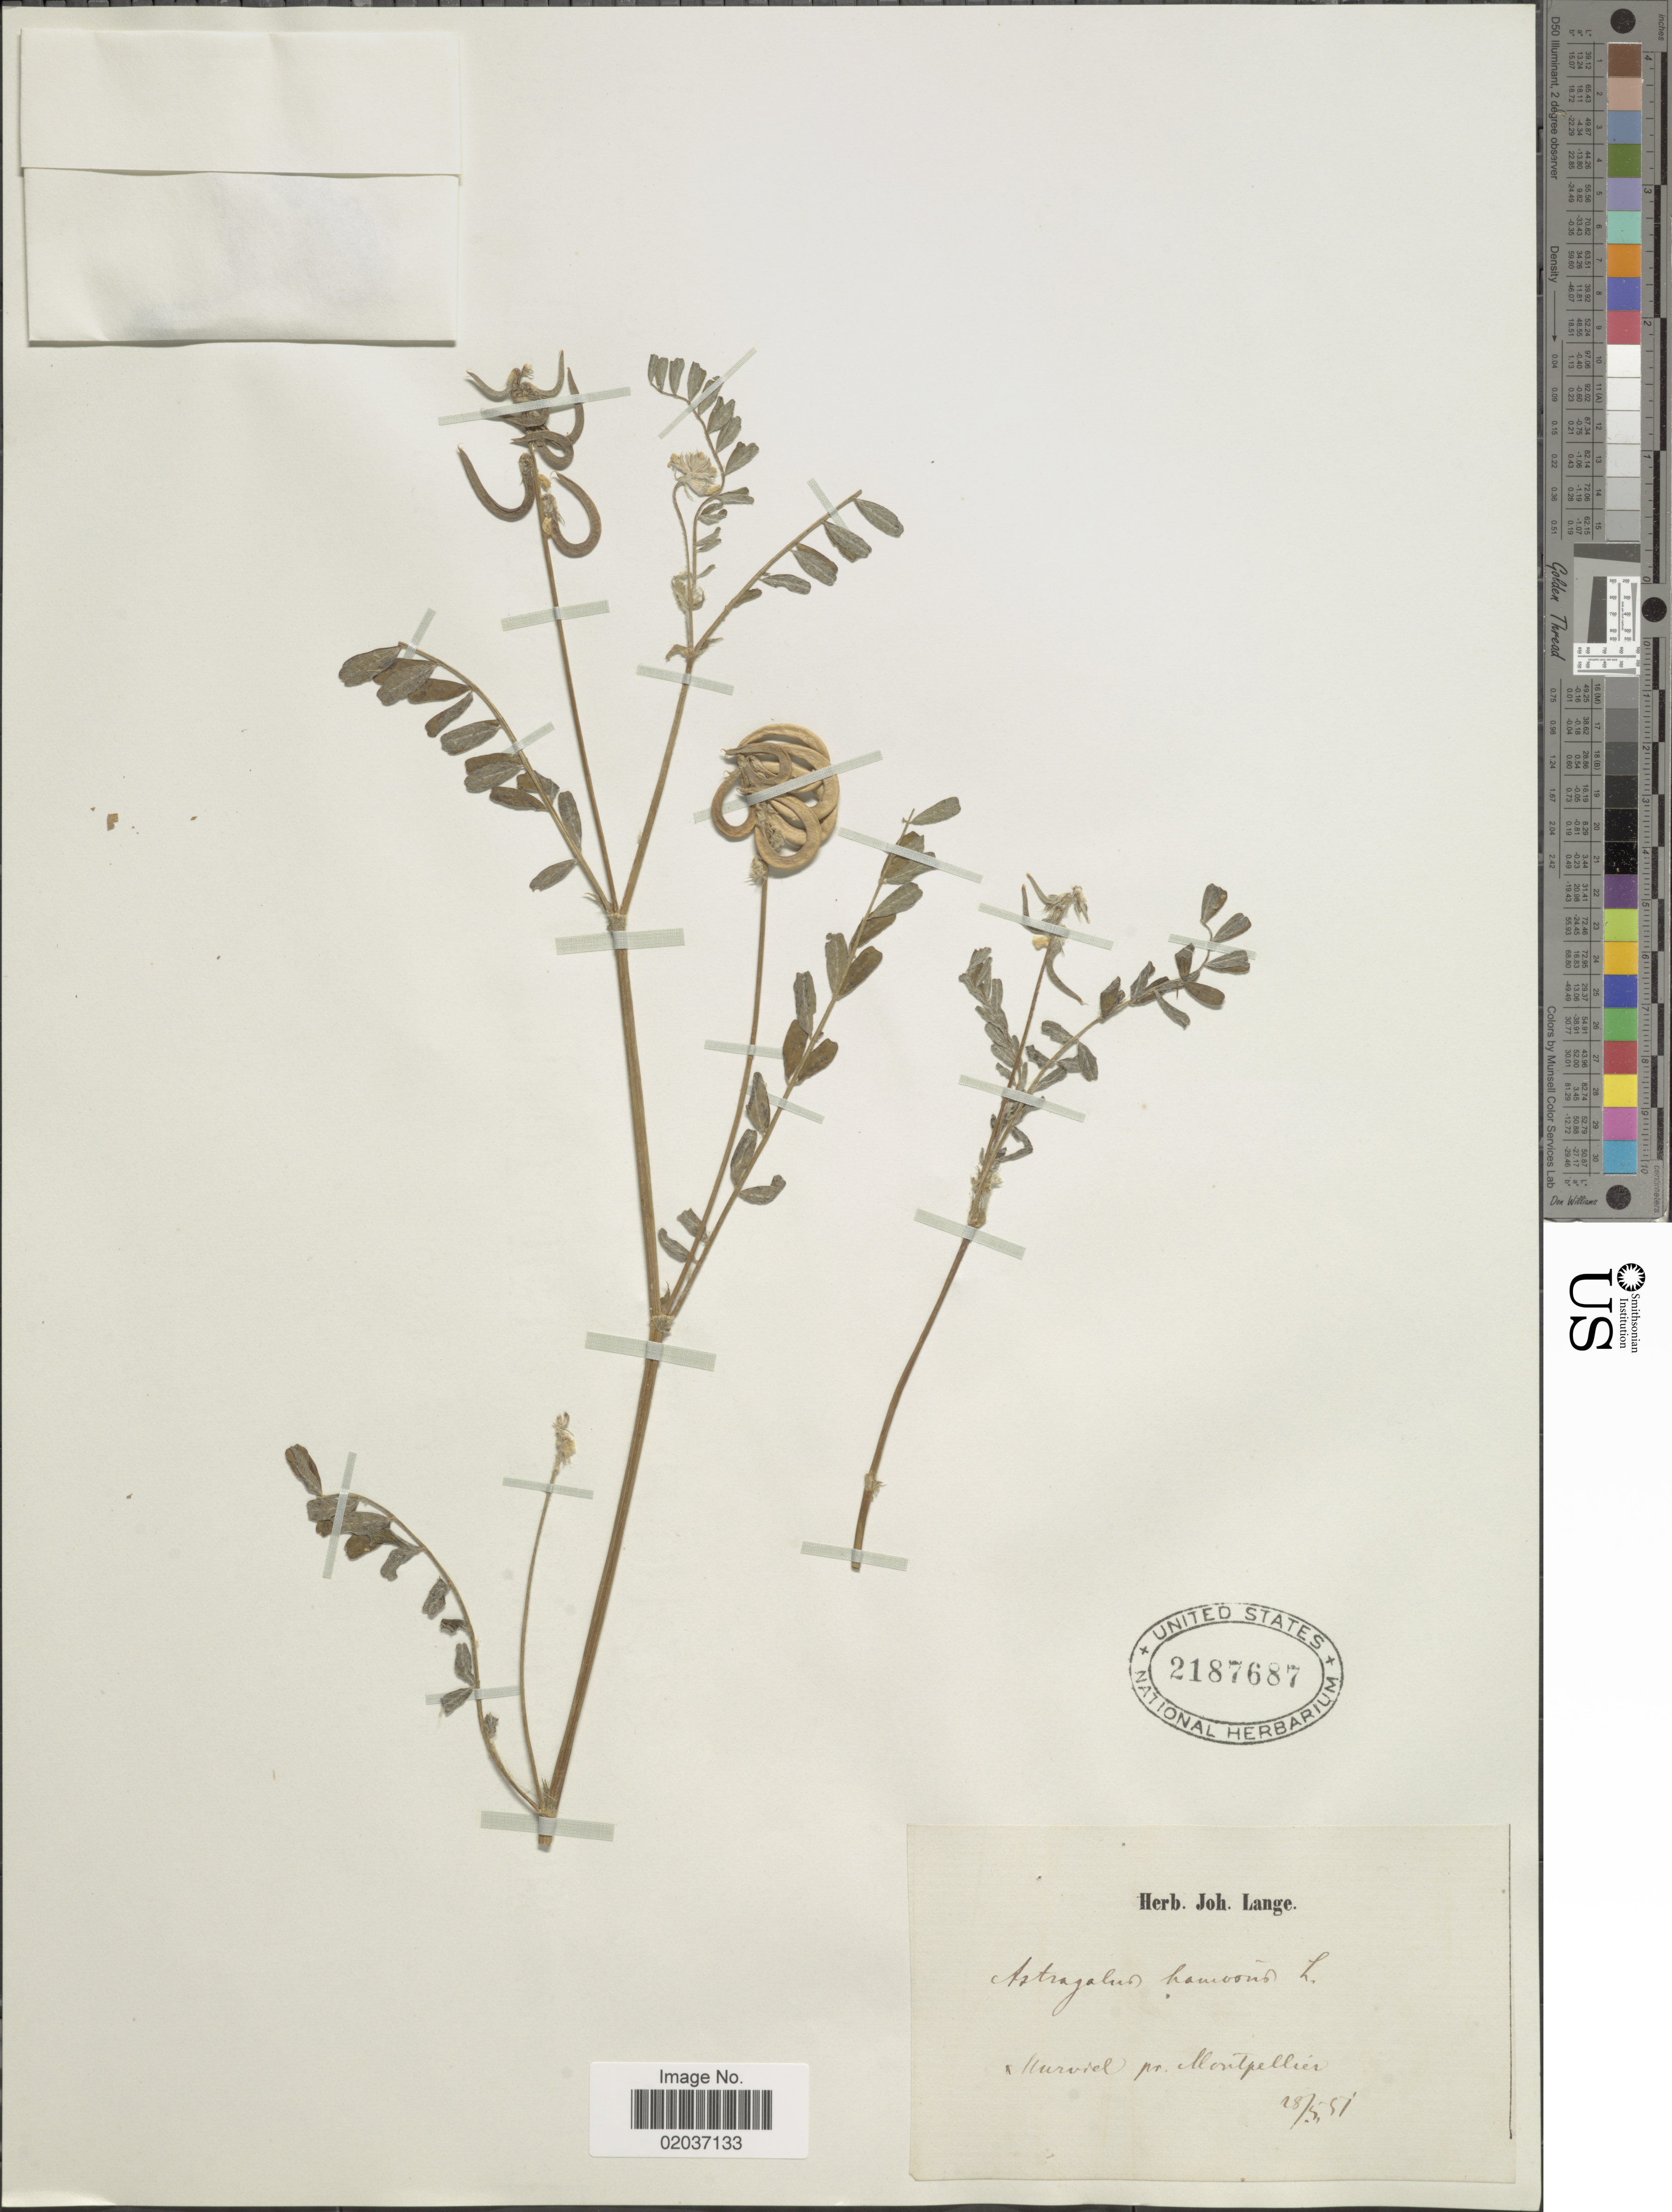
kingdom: Plantae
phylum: Tracheophyta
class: Magnoliopsida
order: Fabales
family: Fabaceae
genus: Astragalus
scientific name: Astragalus hamosus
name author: L.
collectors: ex herb. Joh. Lange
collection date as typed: Transcribed d/m/y: 28/5/51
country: France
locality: Murviel pr. Montepellier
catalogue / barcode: US 2187687